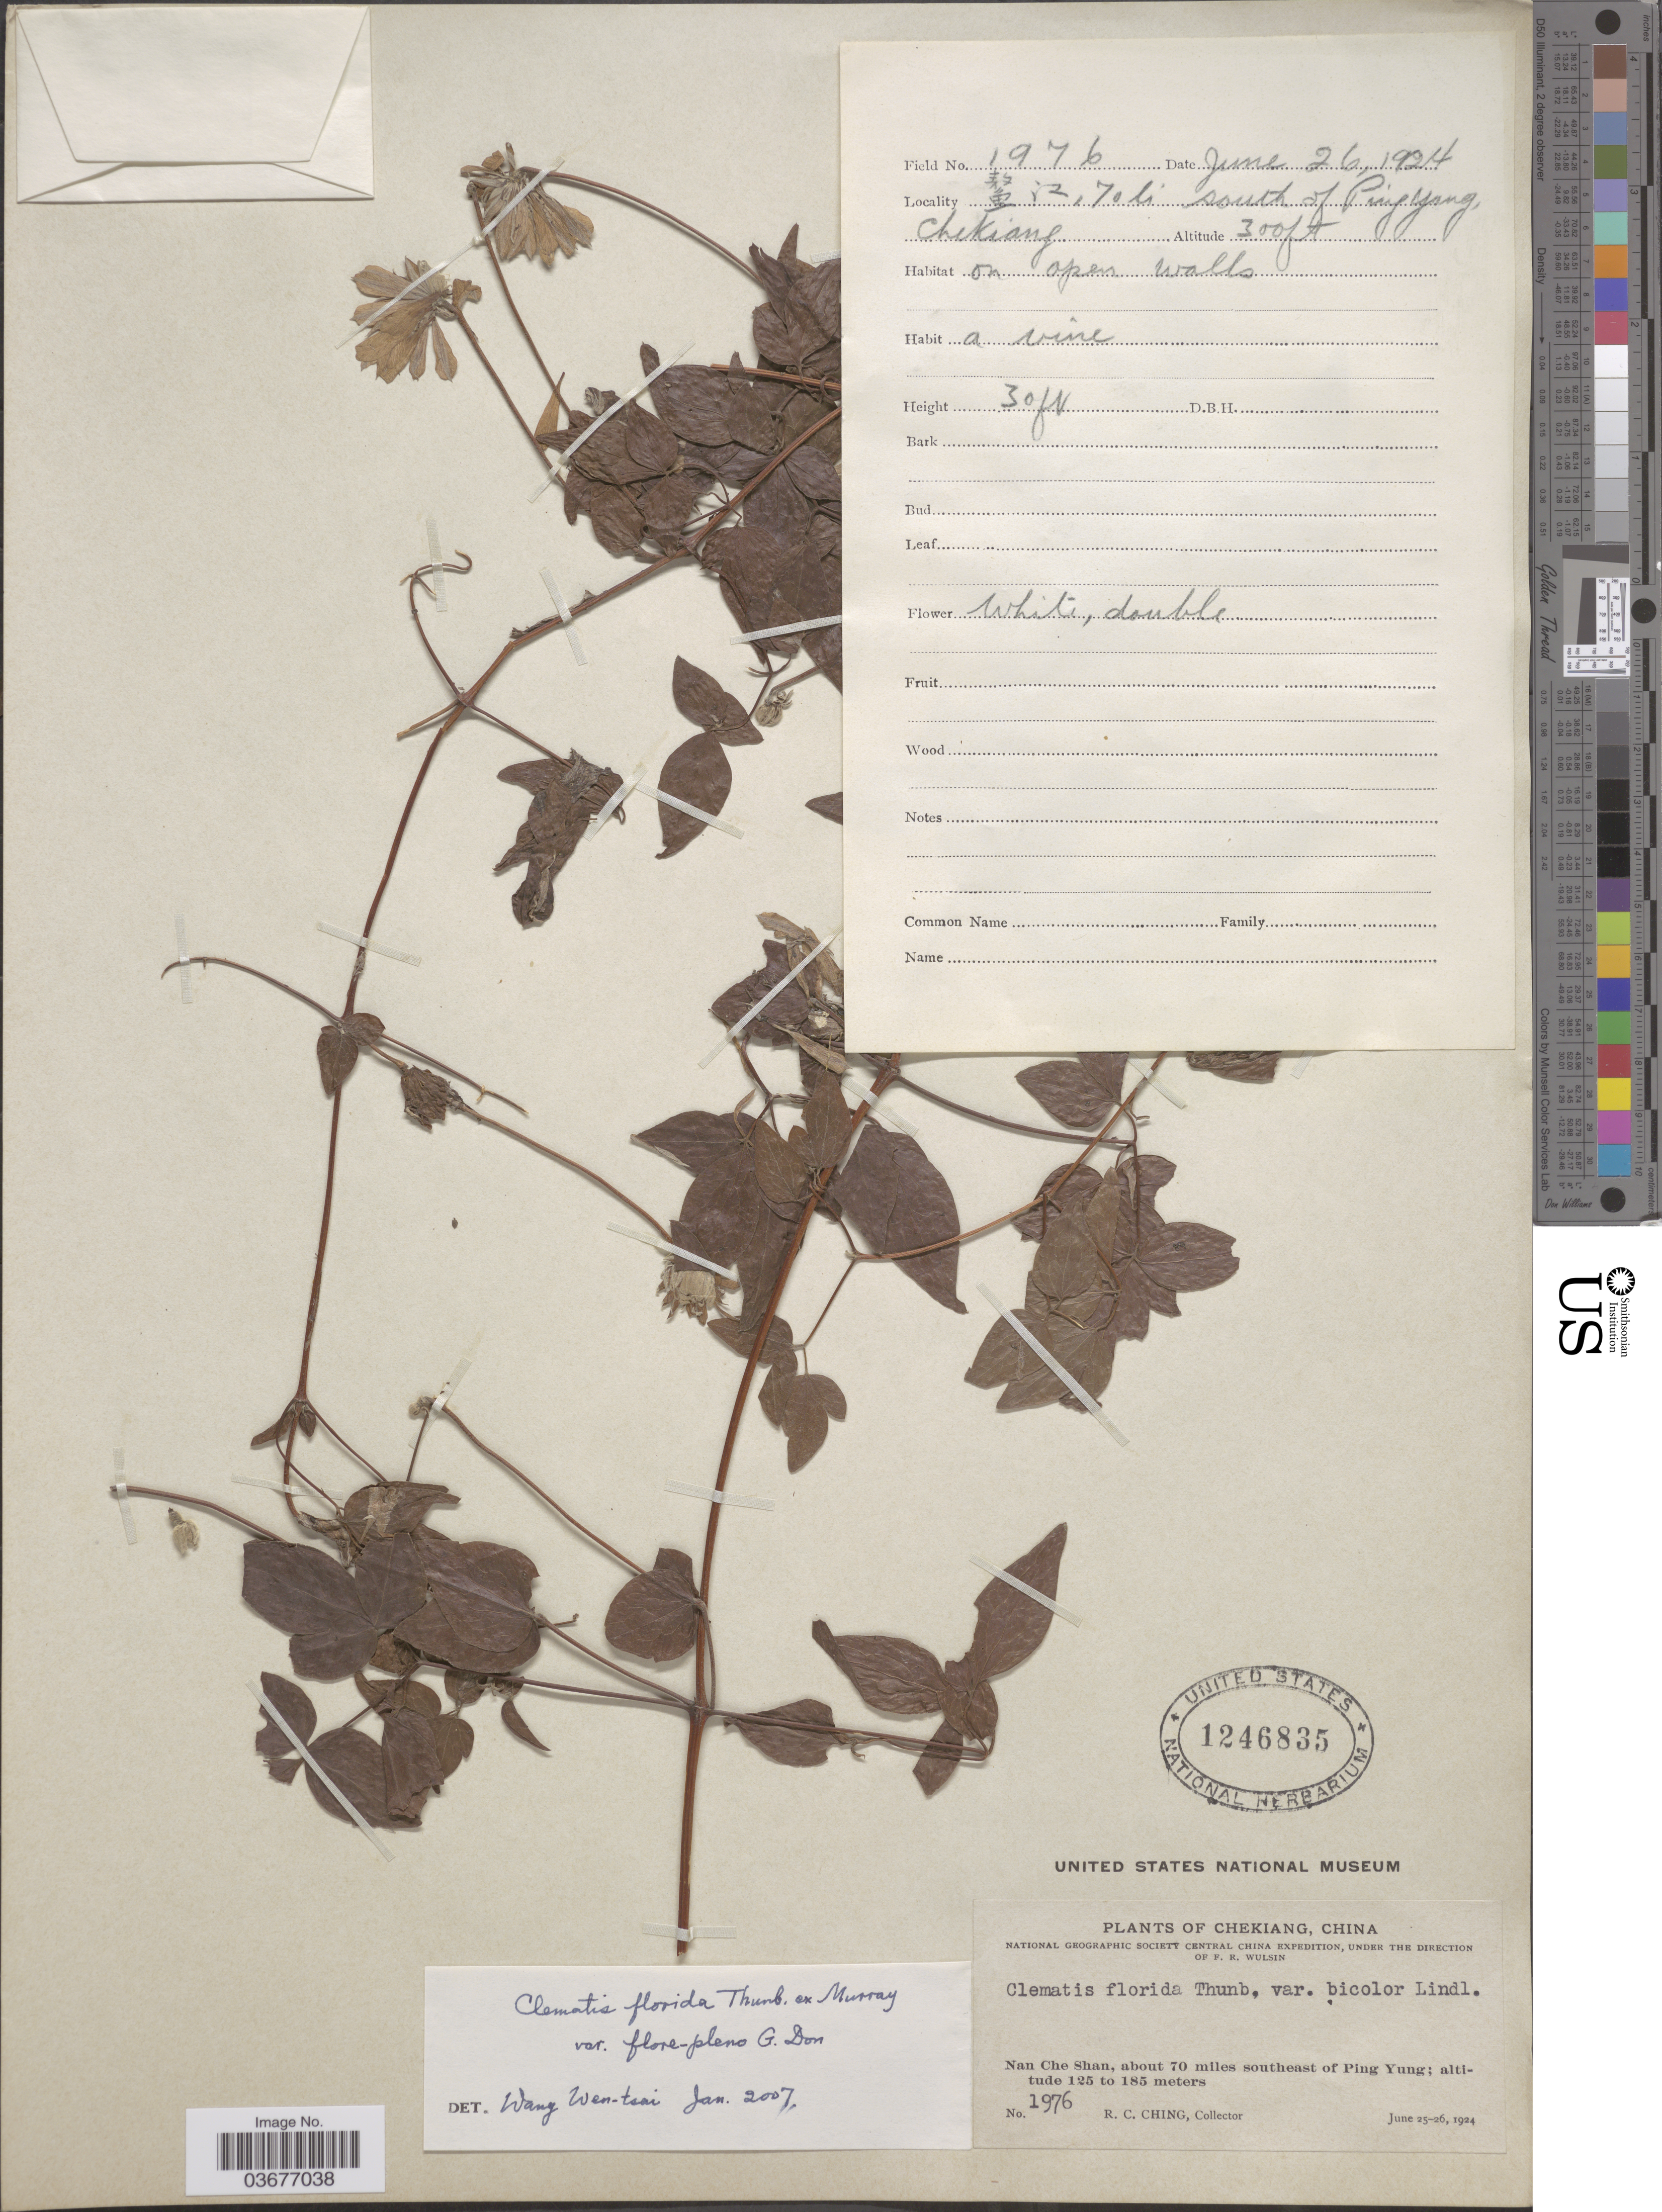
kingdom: Plantae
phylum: Tracheophyta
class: Magnoliopsida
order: Ranunculales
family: Ranunculaceae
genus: Clematis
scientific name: Clematis florida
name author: Thunb.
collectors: R. C. Ching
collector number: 1976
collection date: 1924-06-26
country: China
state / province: Zhejiang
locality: Chekiang. Nan Che Shan, about 70 miles southeast of Ping Yung. X, 70 li south of Ping Yang.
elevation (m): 91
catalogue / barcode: US 1246835